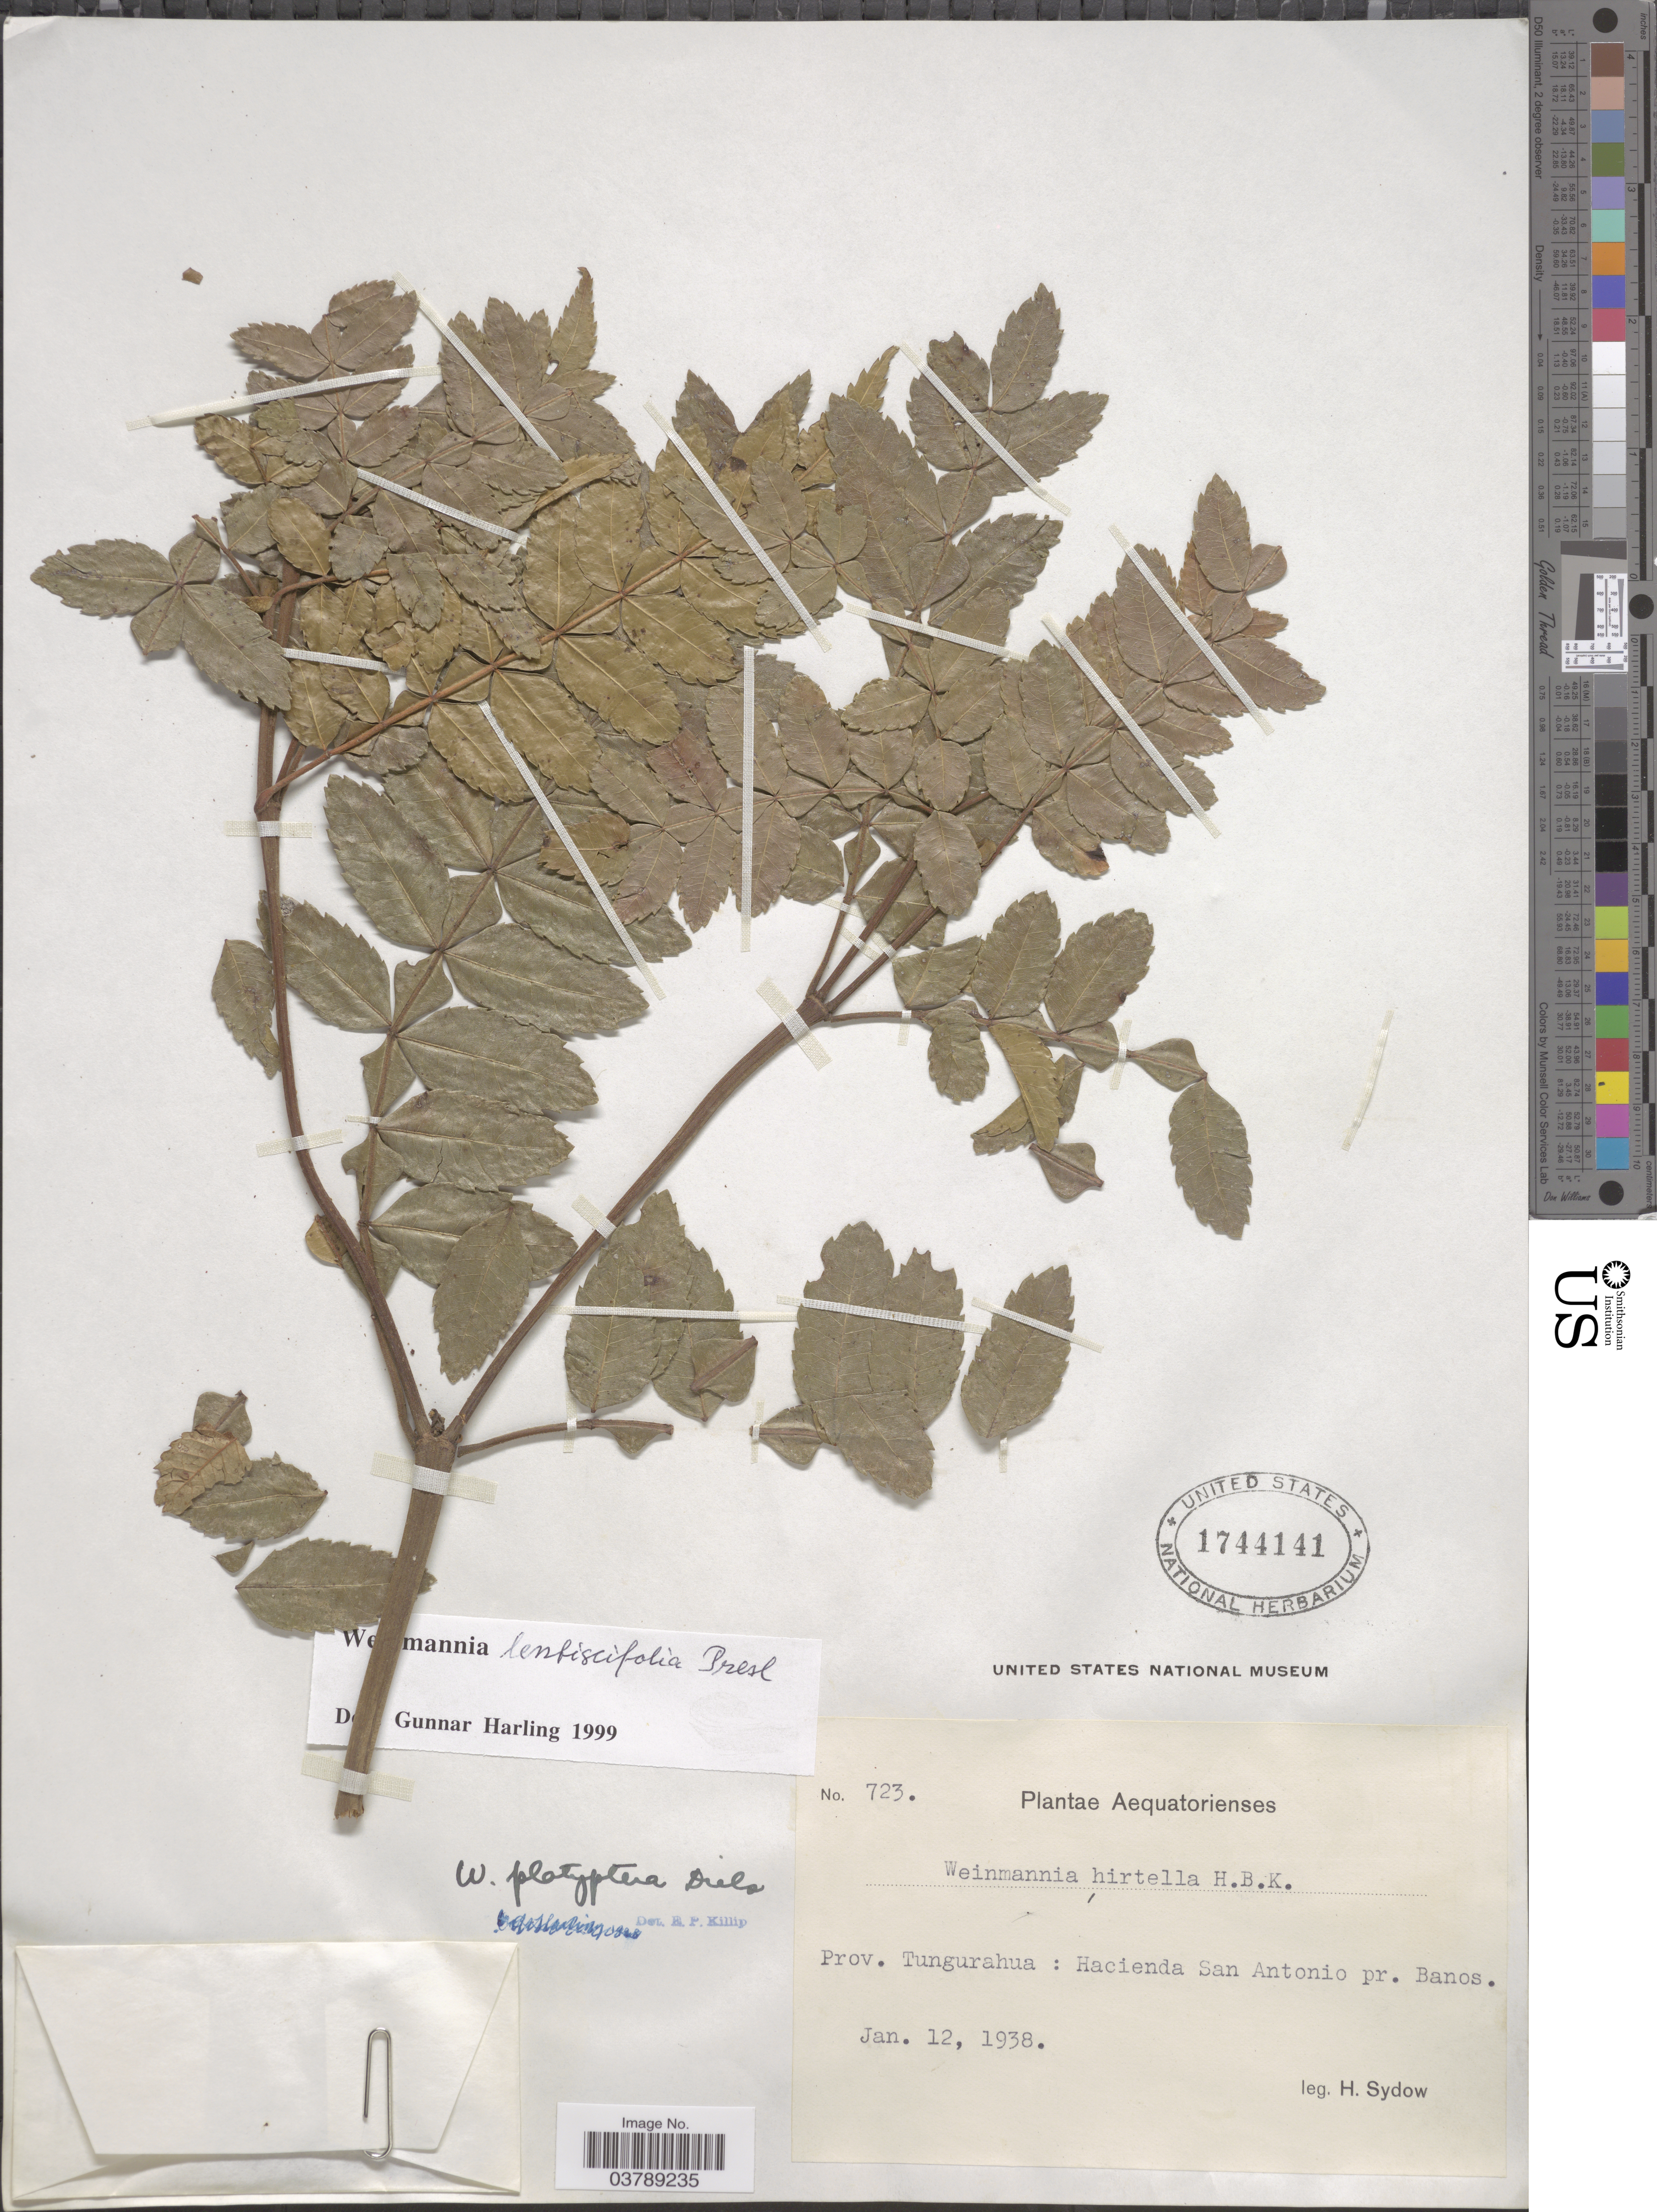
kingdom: Plantae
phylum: Tracheophyta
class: Magnoliopsida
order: Oxalidales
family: Cunoniaceae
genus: Weinmannia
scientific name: Weinmannia lentiscifolia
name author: C. Presl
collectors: H. Sydow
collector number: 723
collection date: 1938-01-12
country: Ecuador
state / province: Tungurahua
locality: Hacienda San Antonio pr. Banos.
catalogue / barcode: US 1744141